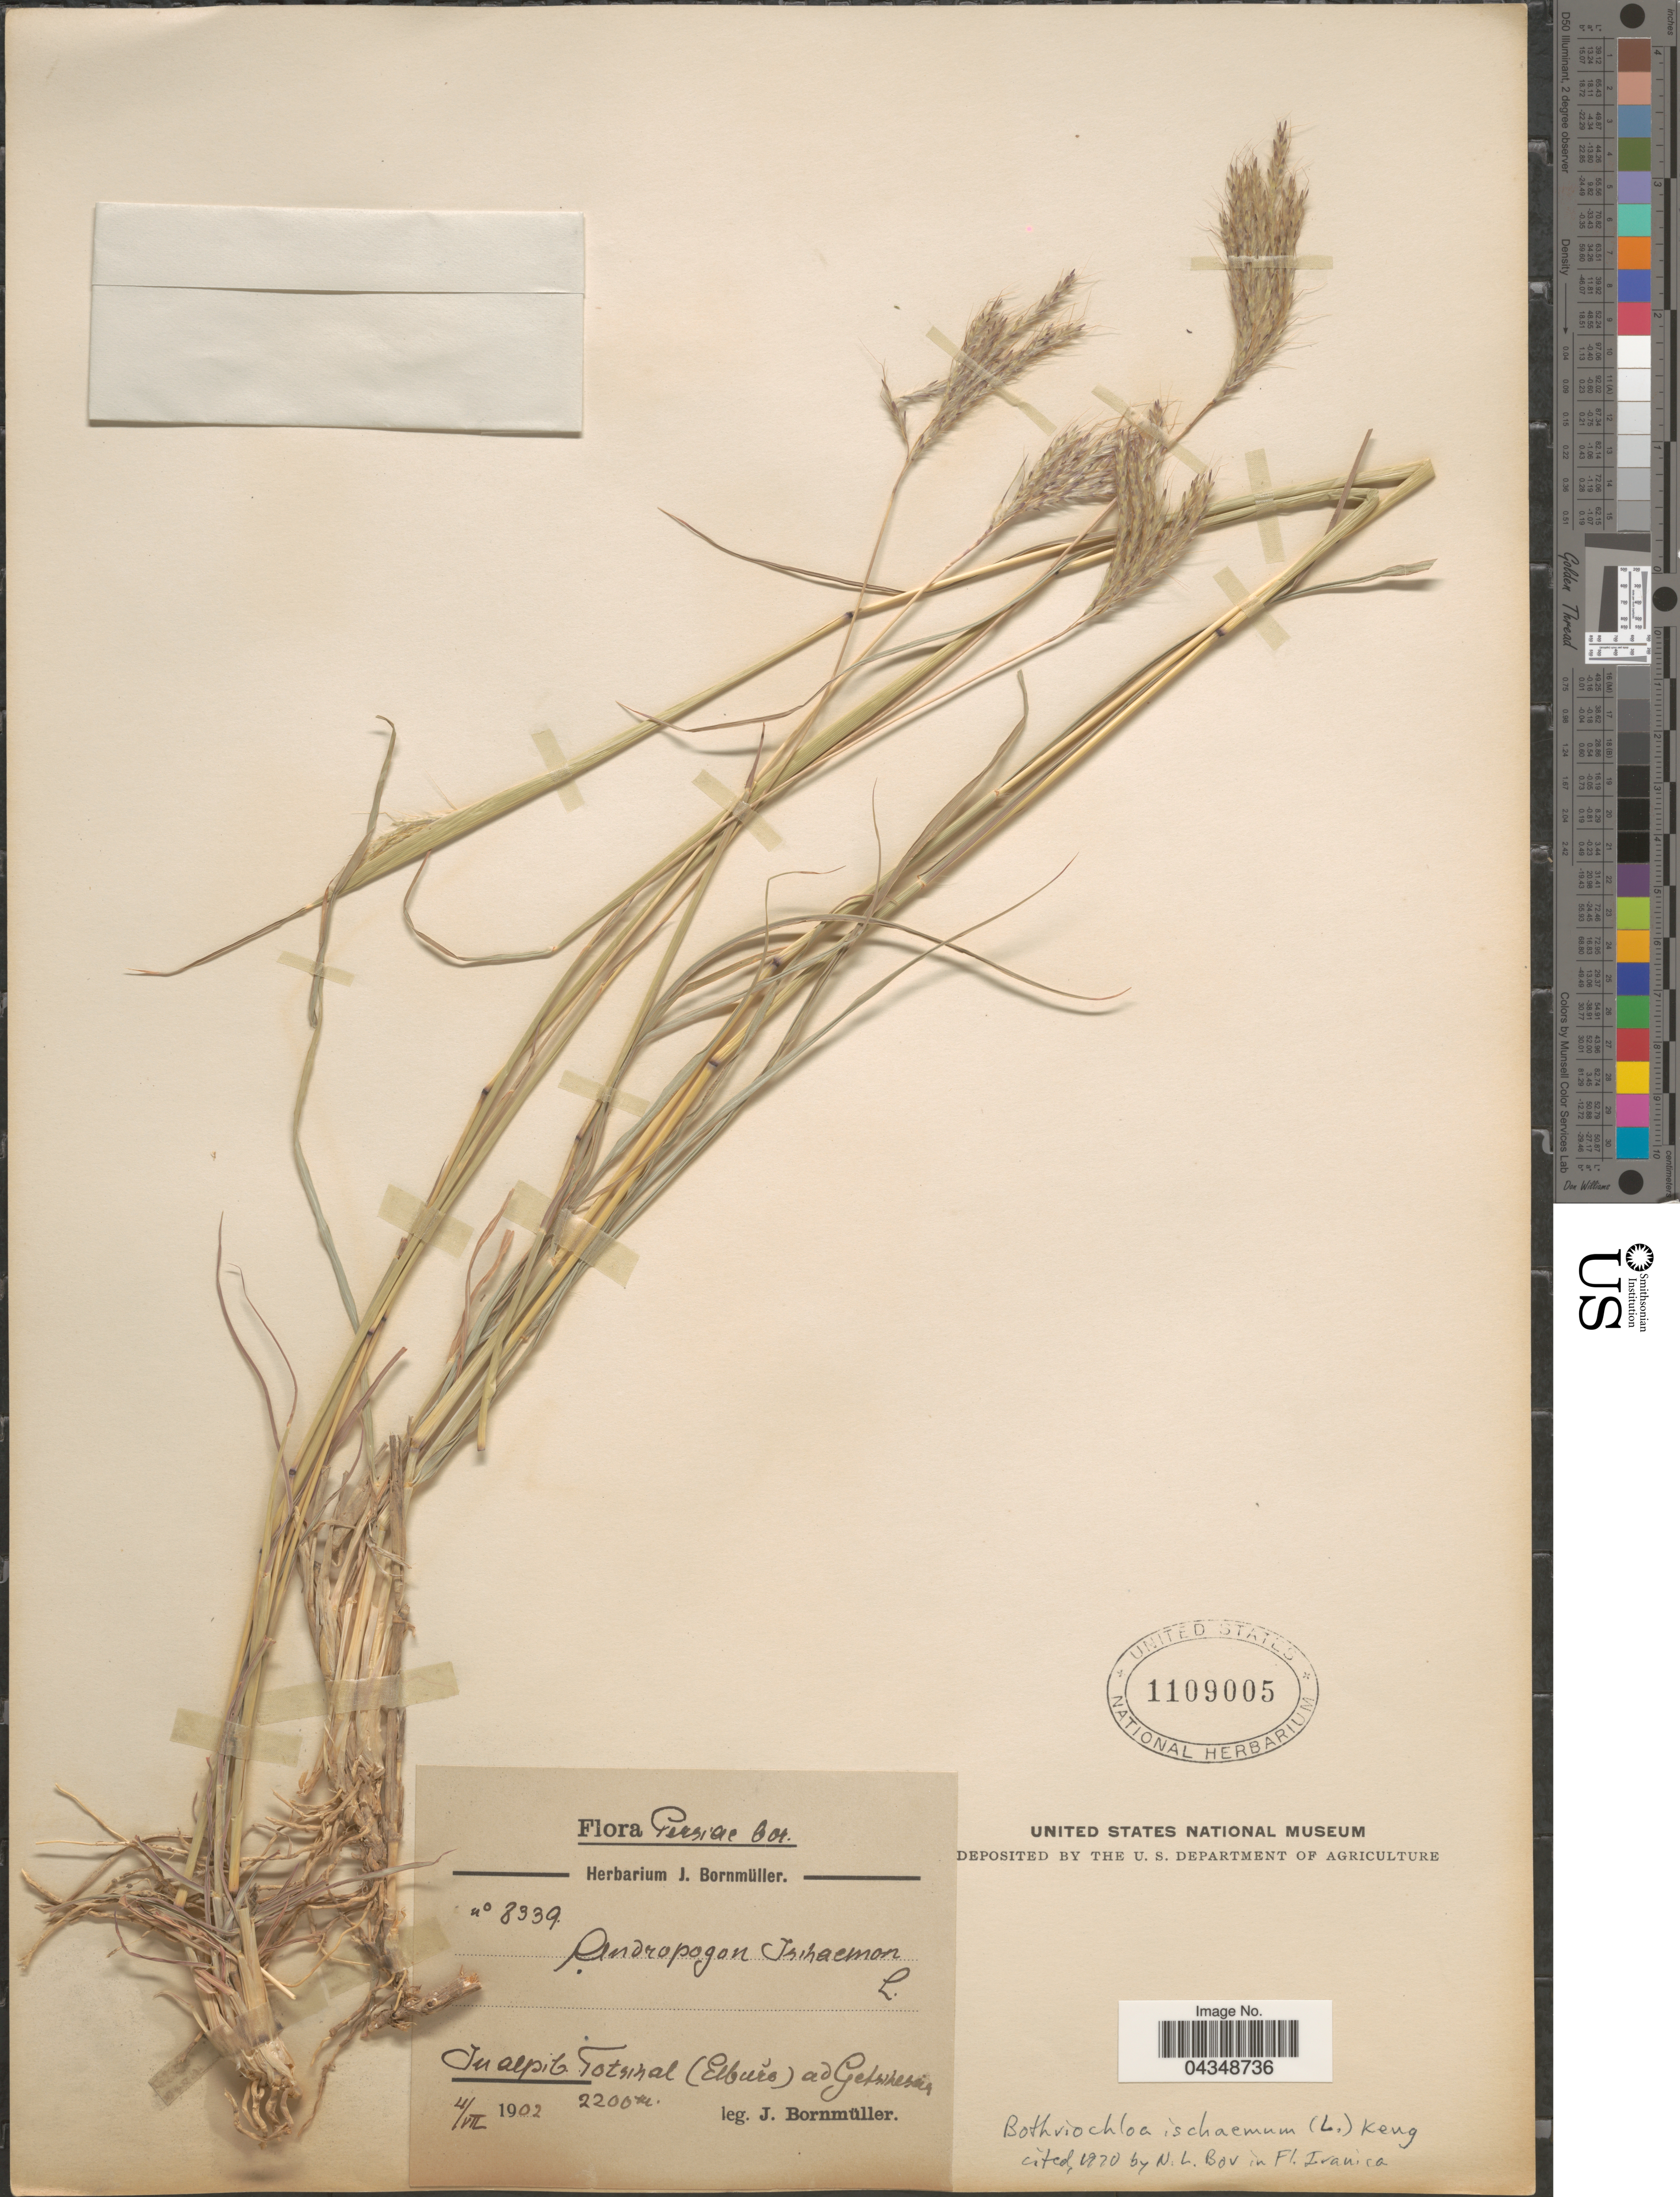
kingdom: Plantae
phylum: Tracheophyta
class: Liliopsida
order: Poales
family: Poaceae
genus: Bothriochloa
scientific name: Bothriochloa ischaemum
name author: (L.) Keng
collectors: J. Bornmüller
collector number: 8339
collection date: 1902-07-04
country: Iran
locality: Persiae Bor. In alpib. Totschal (Elburs) ad Getwesur. [interpreted]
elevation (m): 2200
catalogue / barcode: US 1109005